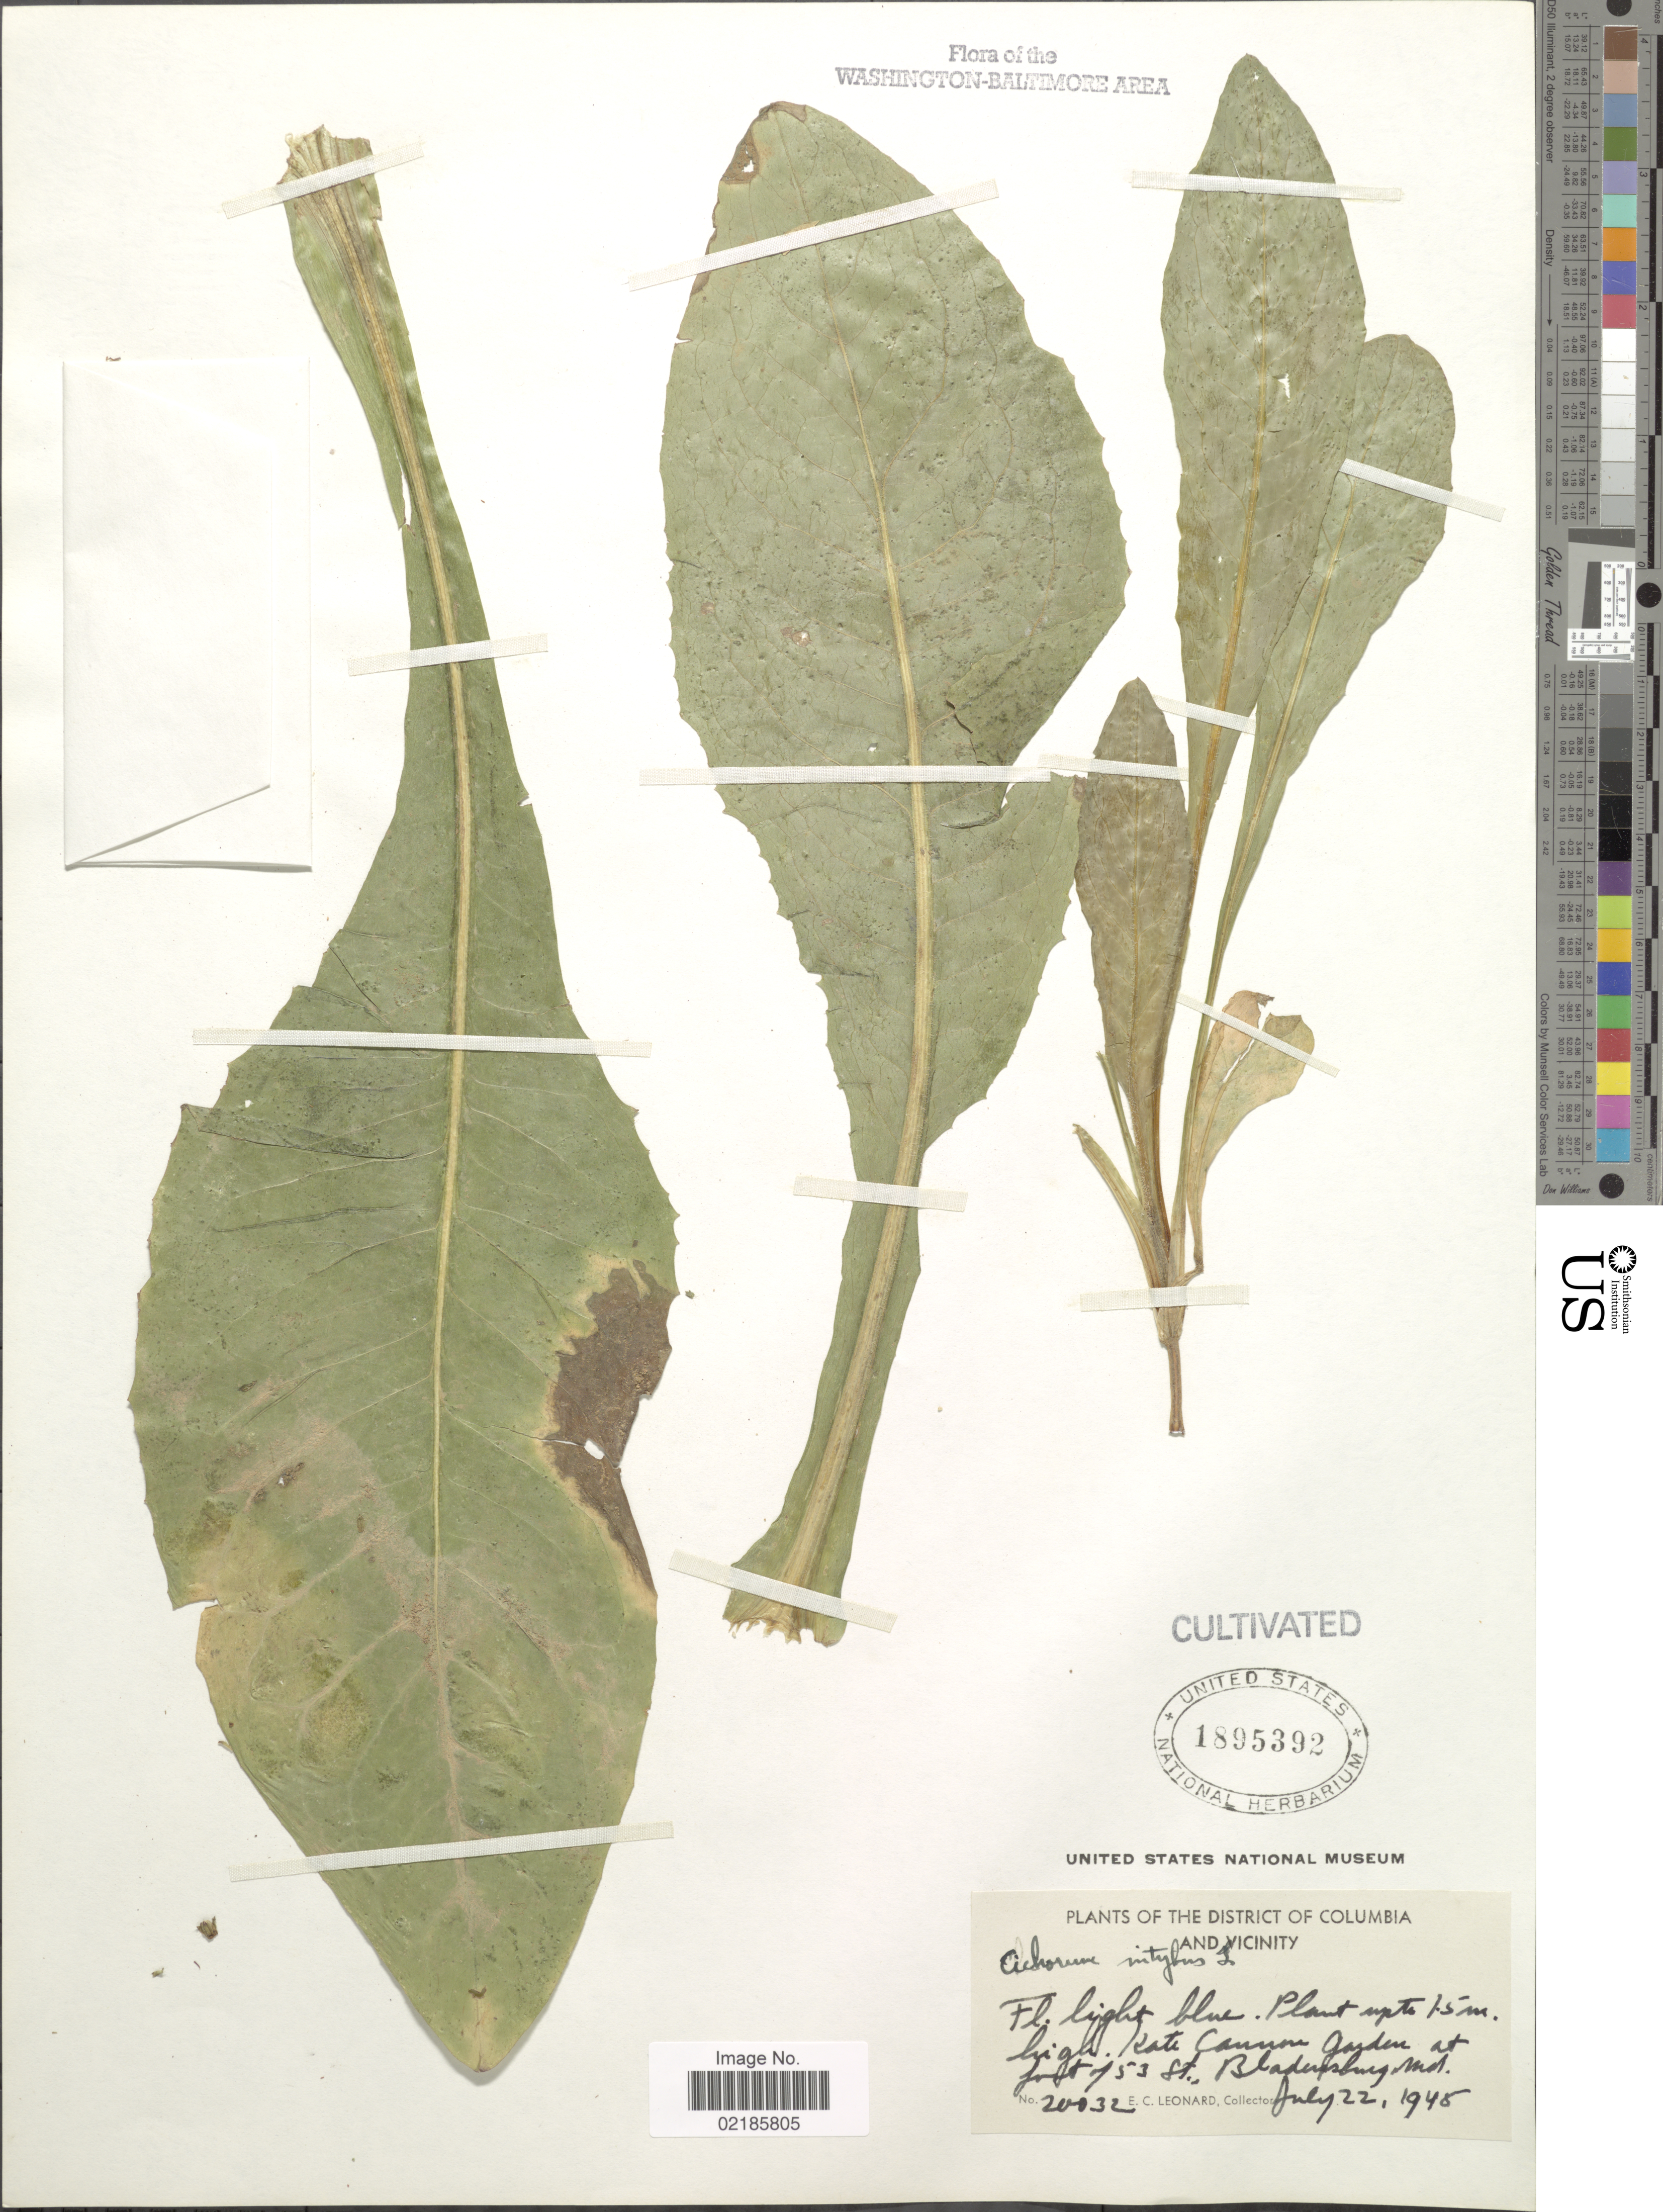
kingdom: Plantae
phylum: Tracheophyta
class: Magnoliopsida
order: Asterales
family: Asteraceae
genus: Cichorium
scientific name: Cichorium intybus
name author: L.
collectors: E. C. Leonard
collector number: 20032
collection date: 1945-07-22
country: United States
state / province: Maryland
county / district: Prince George's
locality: District of Columbia and Vicinity. Kate Cannon Garden at foo of 53 St., Bladensburg Md.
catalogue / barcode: US 1895392